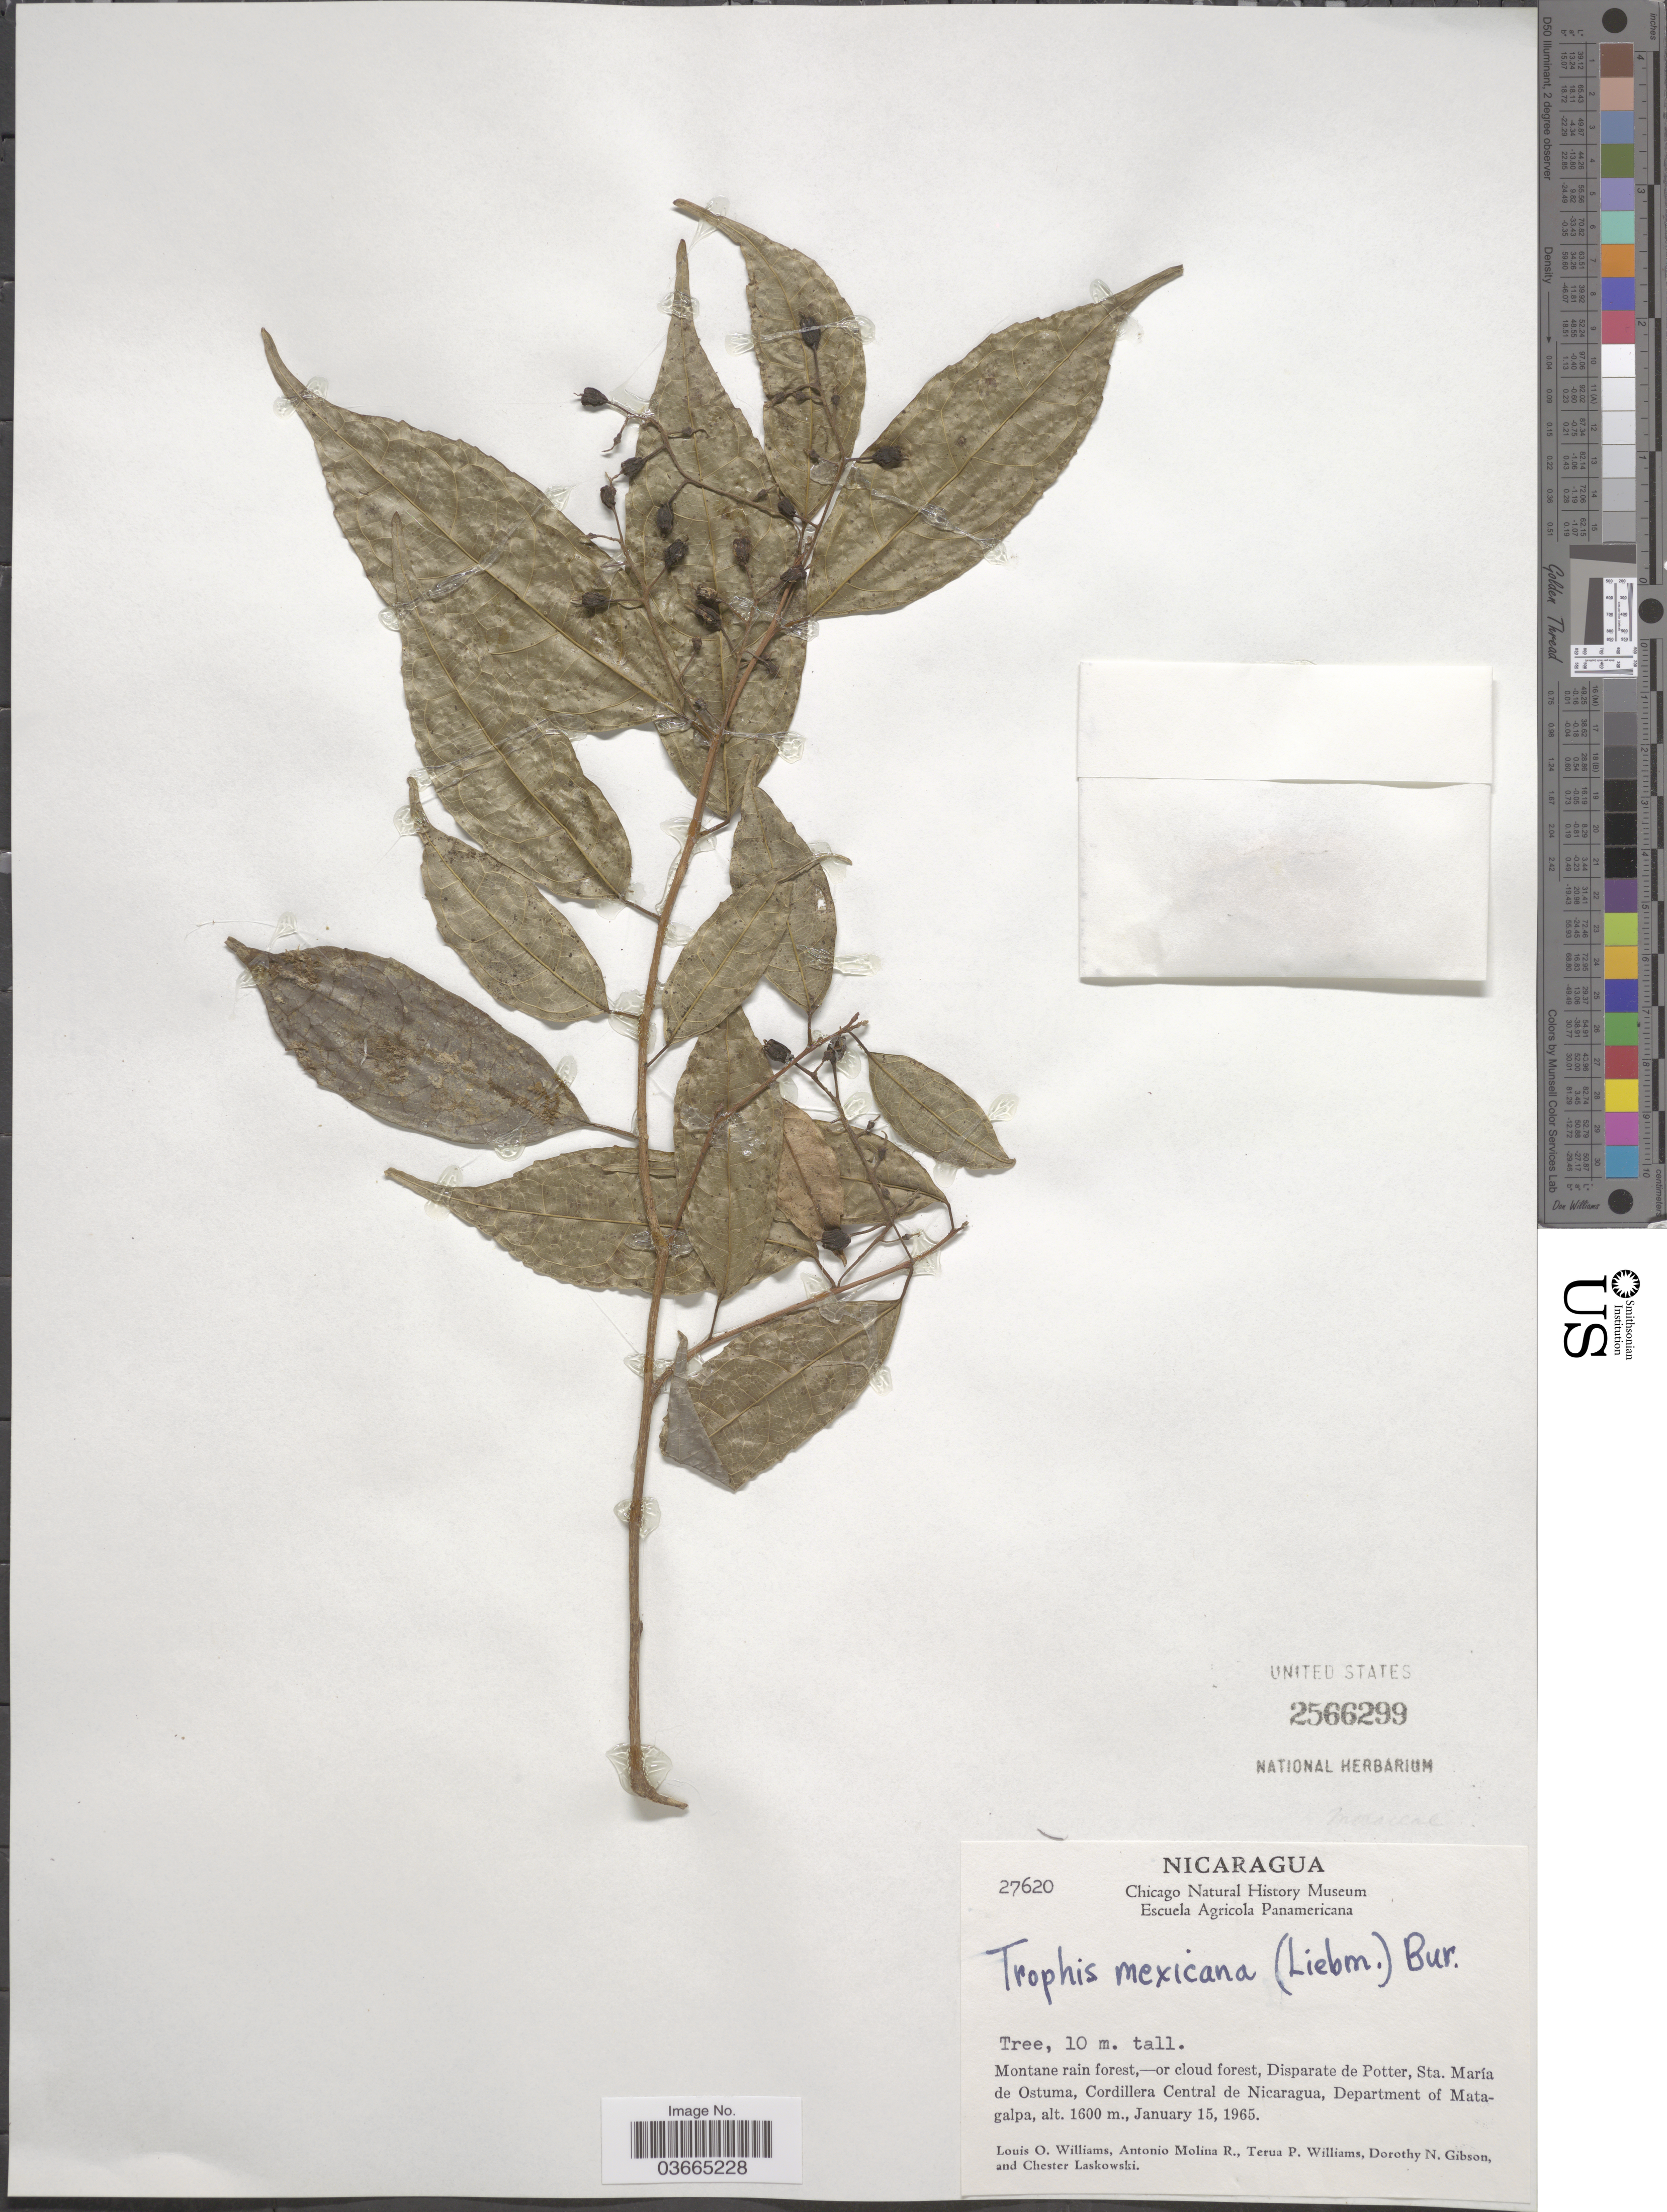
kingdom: Plantae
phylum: Tracheophyta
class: Magnoliopsida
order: Rosales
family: Moraceae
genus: Trophis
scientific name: Trophis mexicana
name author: (Liebm.) Bureau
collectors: L. O. Williams, A. Molina R., T. Williams, D. N. Gibson & C. Laskowski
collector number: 27620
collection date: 1965-01-15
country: Nicaragua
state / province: Matagalpa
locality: Disparate de Potter, Sta. María de Ostuma, Cordillera Central de Nicaragua, Department of Matagalpa.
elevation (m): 1600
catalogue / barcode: US 2566299